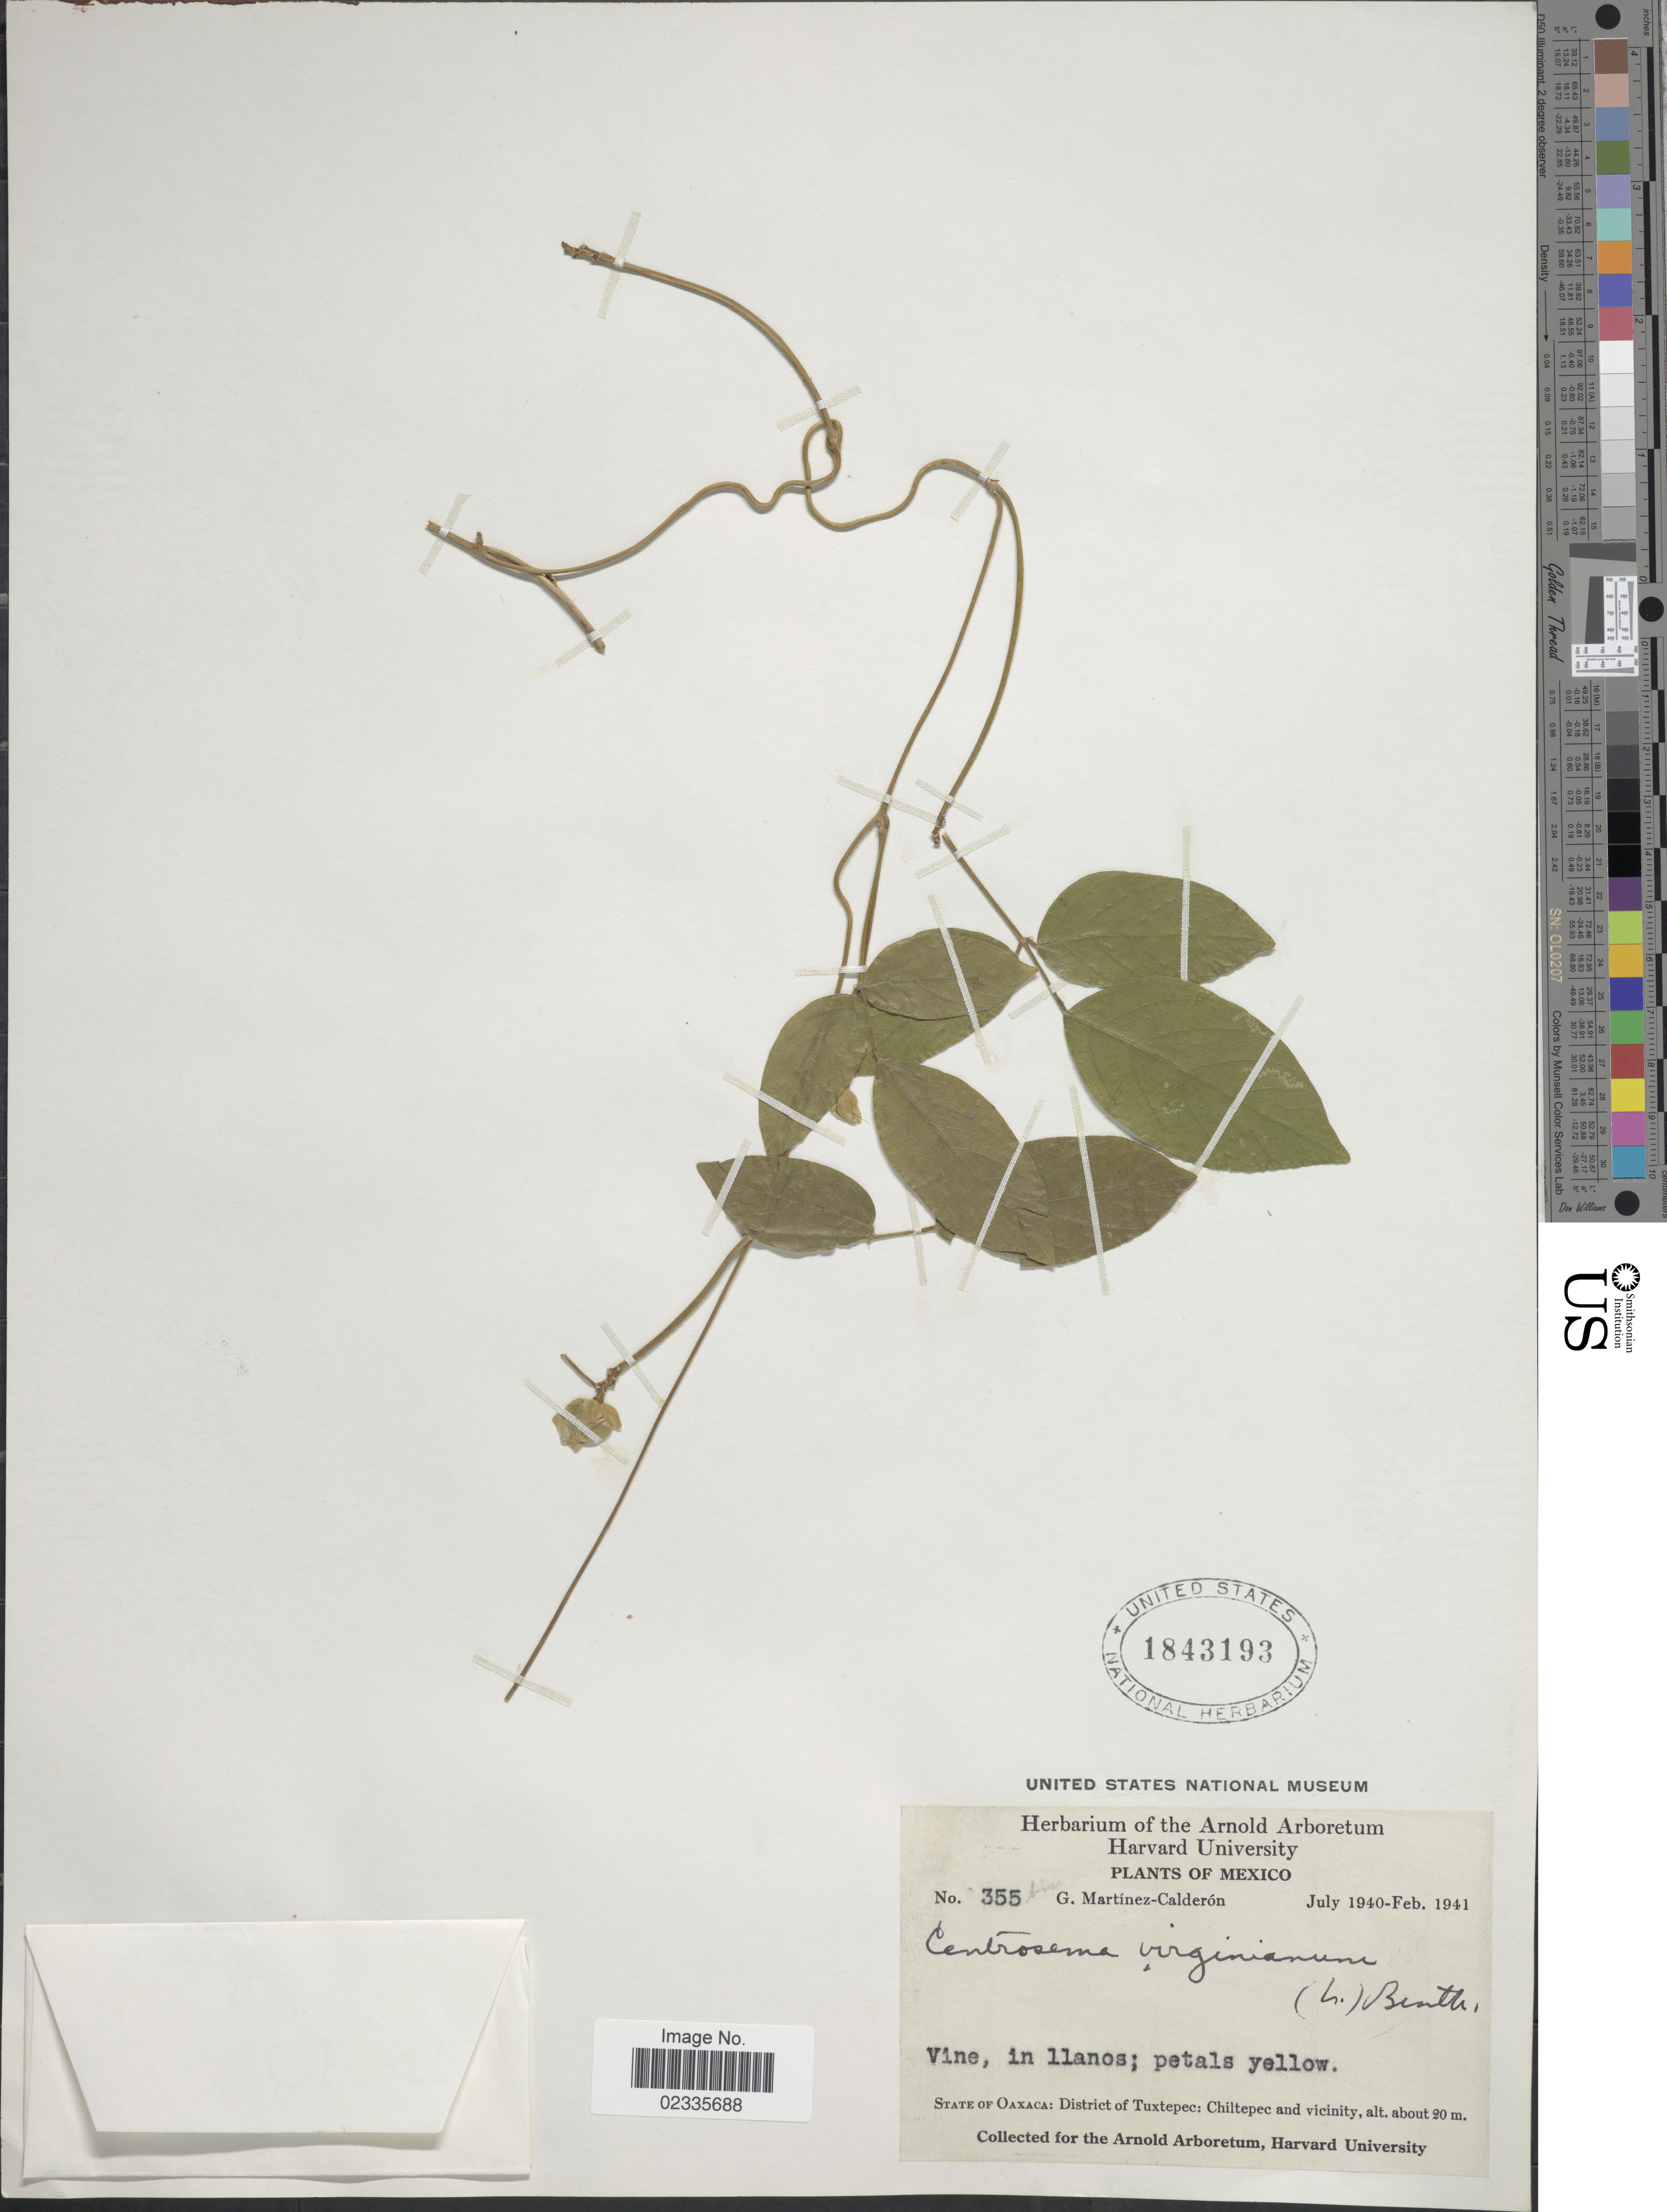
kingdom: Plantae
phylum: Tracheophyta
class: Magnoliopsida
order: Fabales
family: Fabaceae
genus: Centrosema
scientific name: Centrosema virginianum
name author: (L.) Benth.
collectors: G. Martínez Calderón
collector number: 355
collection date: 1940-07/1941-02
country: Mexico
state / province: Oaxaca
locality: State of Oaxaca: District of Tuxtepec: Chiltepec and vicinity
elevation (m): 20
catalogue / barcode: US 1843193